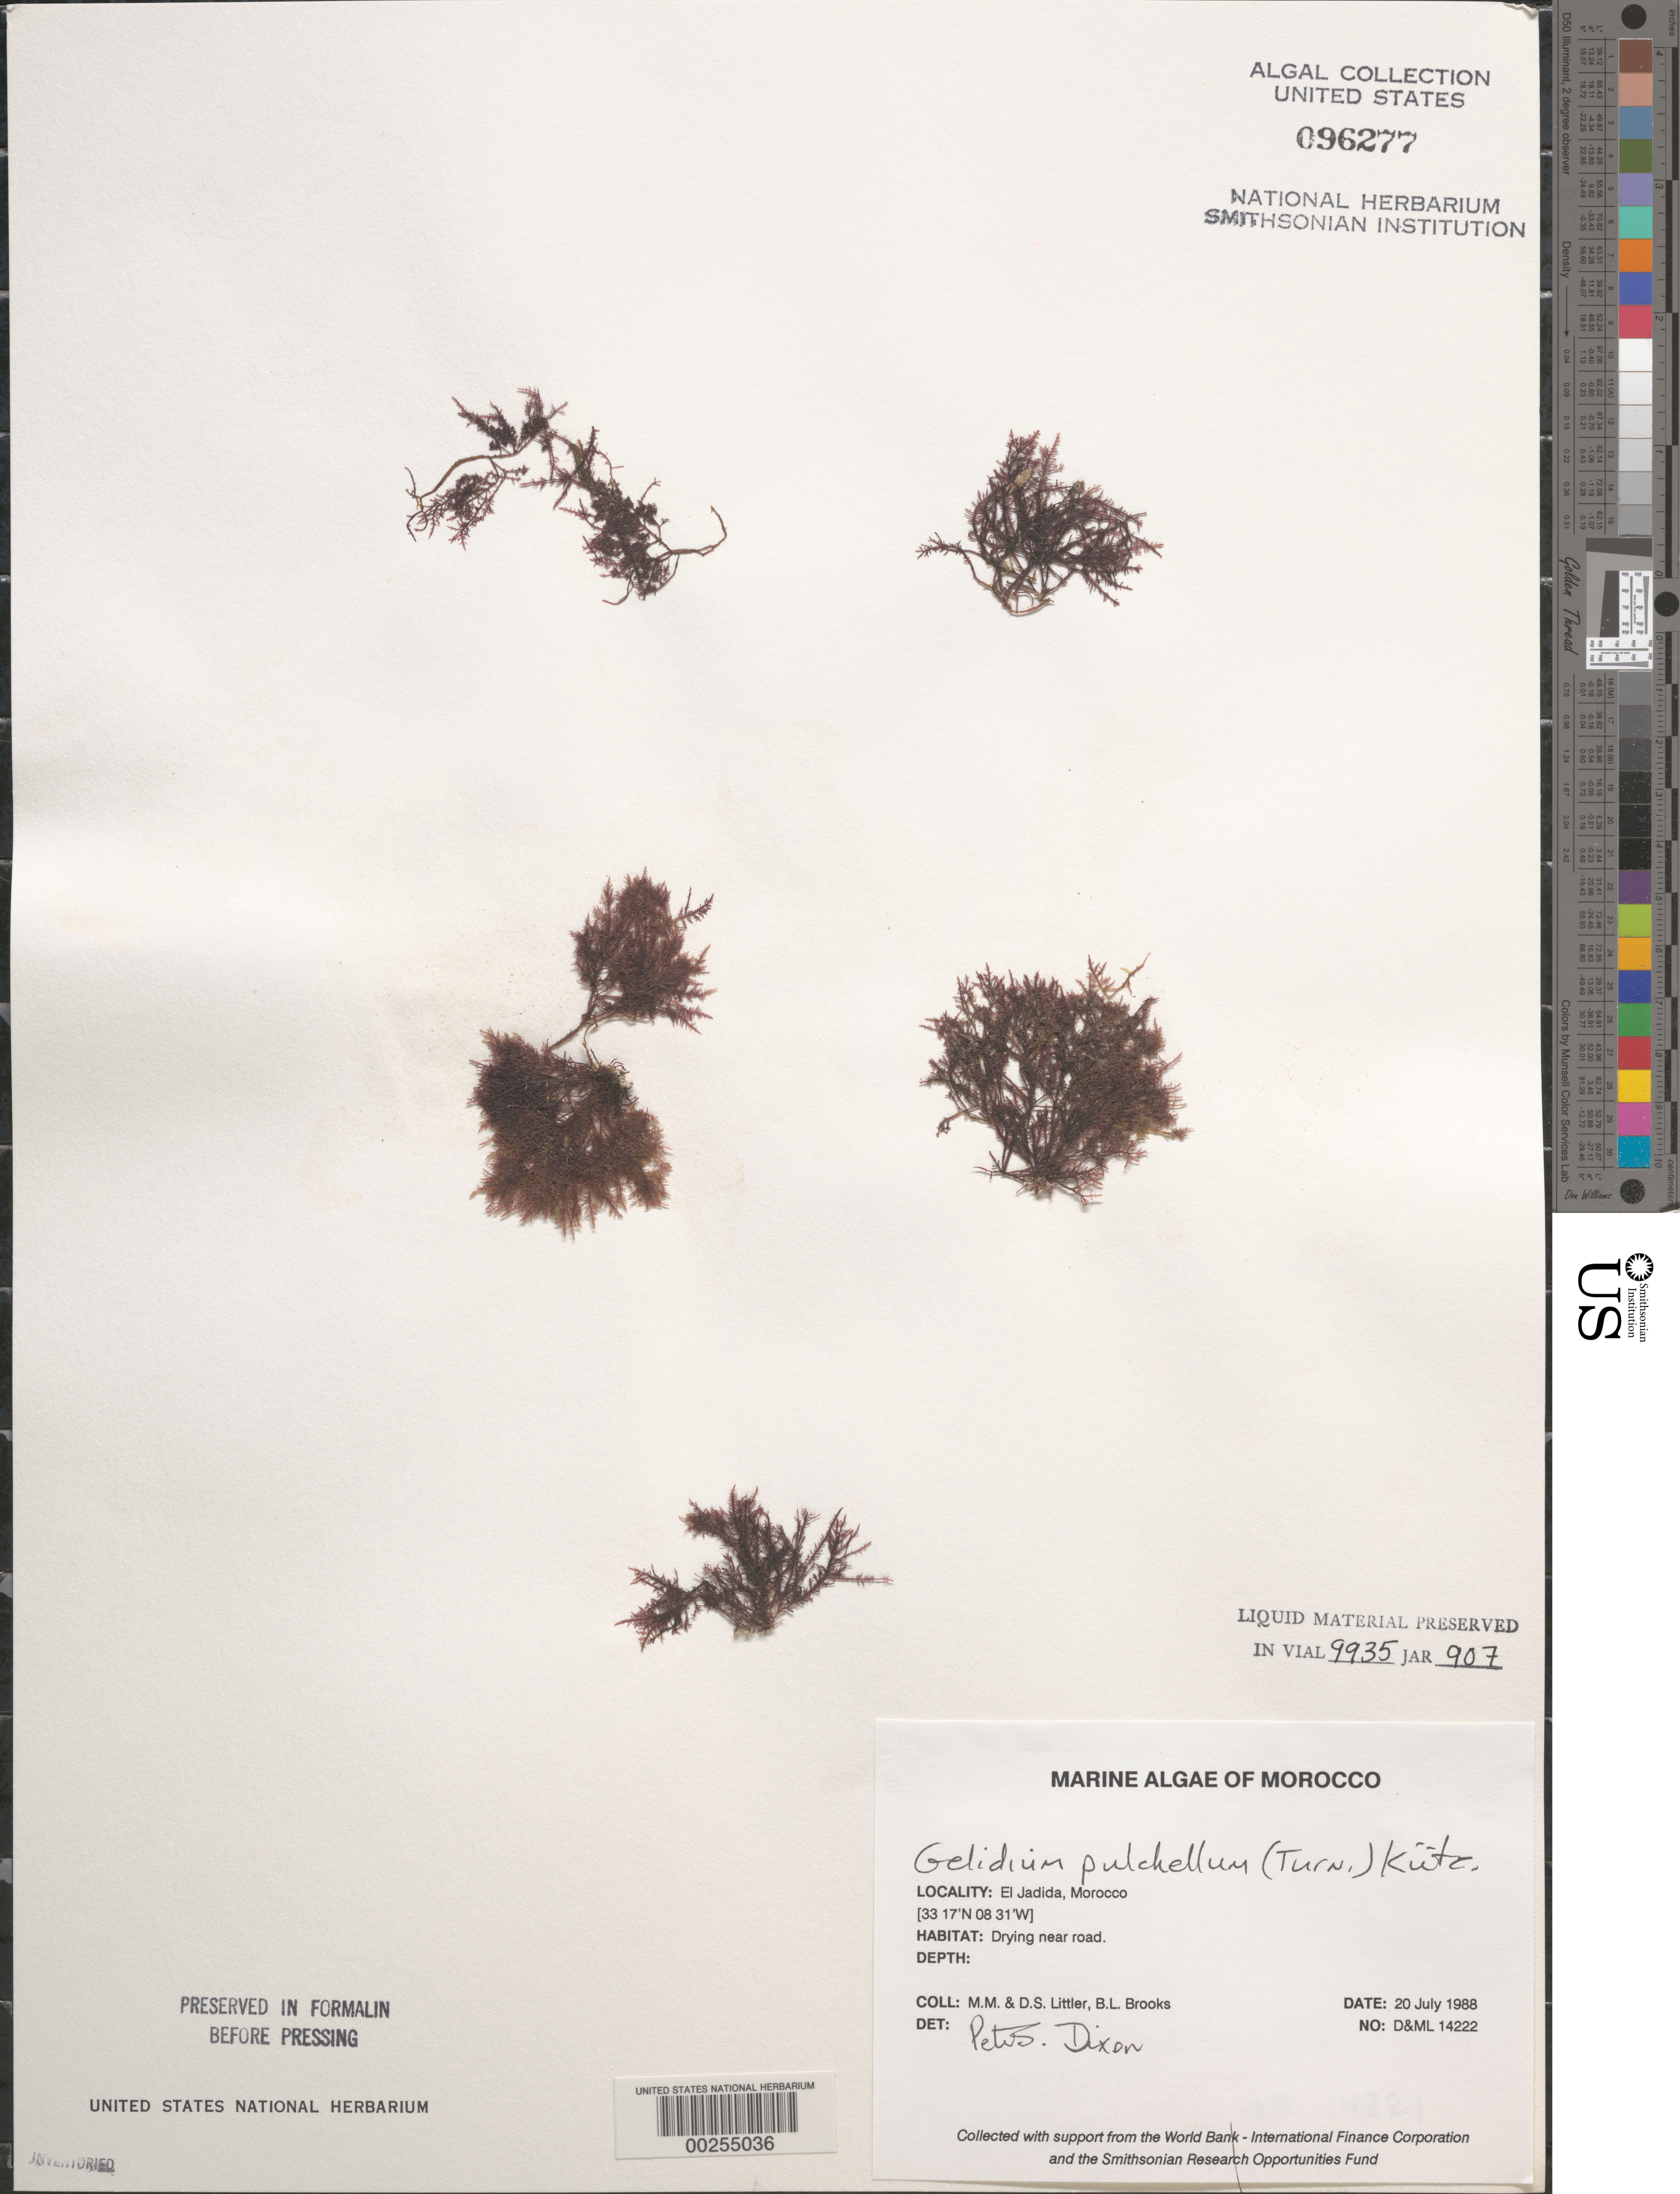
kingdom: Plantae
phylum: Rhodophyta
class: Florideophyceae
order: Gelidiales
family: Gelidiaceae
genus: Gelidium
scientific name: Gelidium pulchellum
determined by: Dixon, P. S.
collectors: M. M. Littler, D. S. Littler & B. Brooks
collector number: D&ML 14222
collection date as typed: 20 Jul 1988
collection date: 1988-07-20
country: Morocco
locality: El Jadida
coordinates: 33 17'N, 08 31'W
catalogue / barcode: US 96277